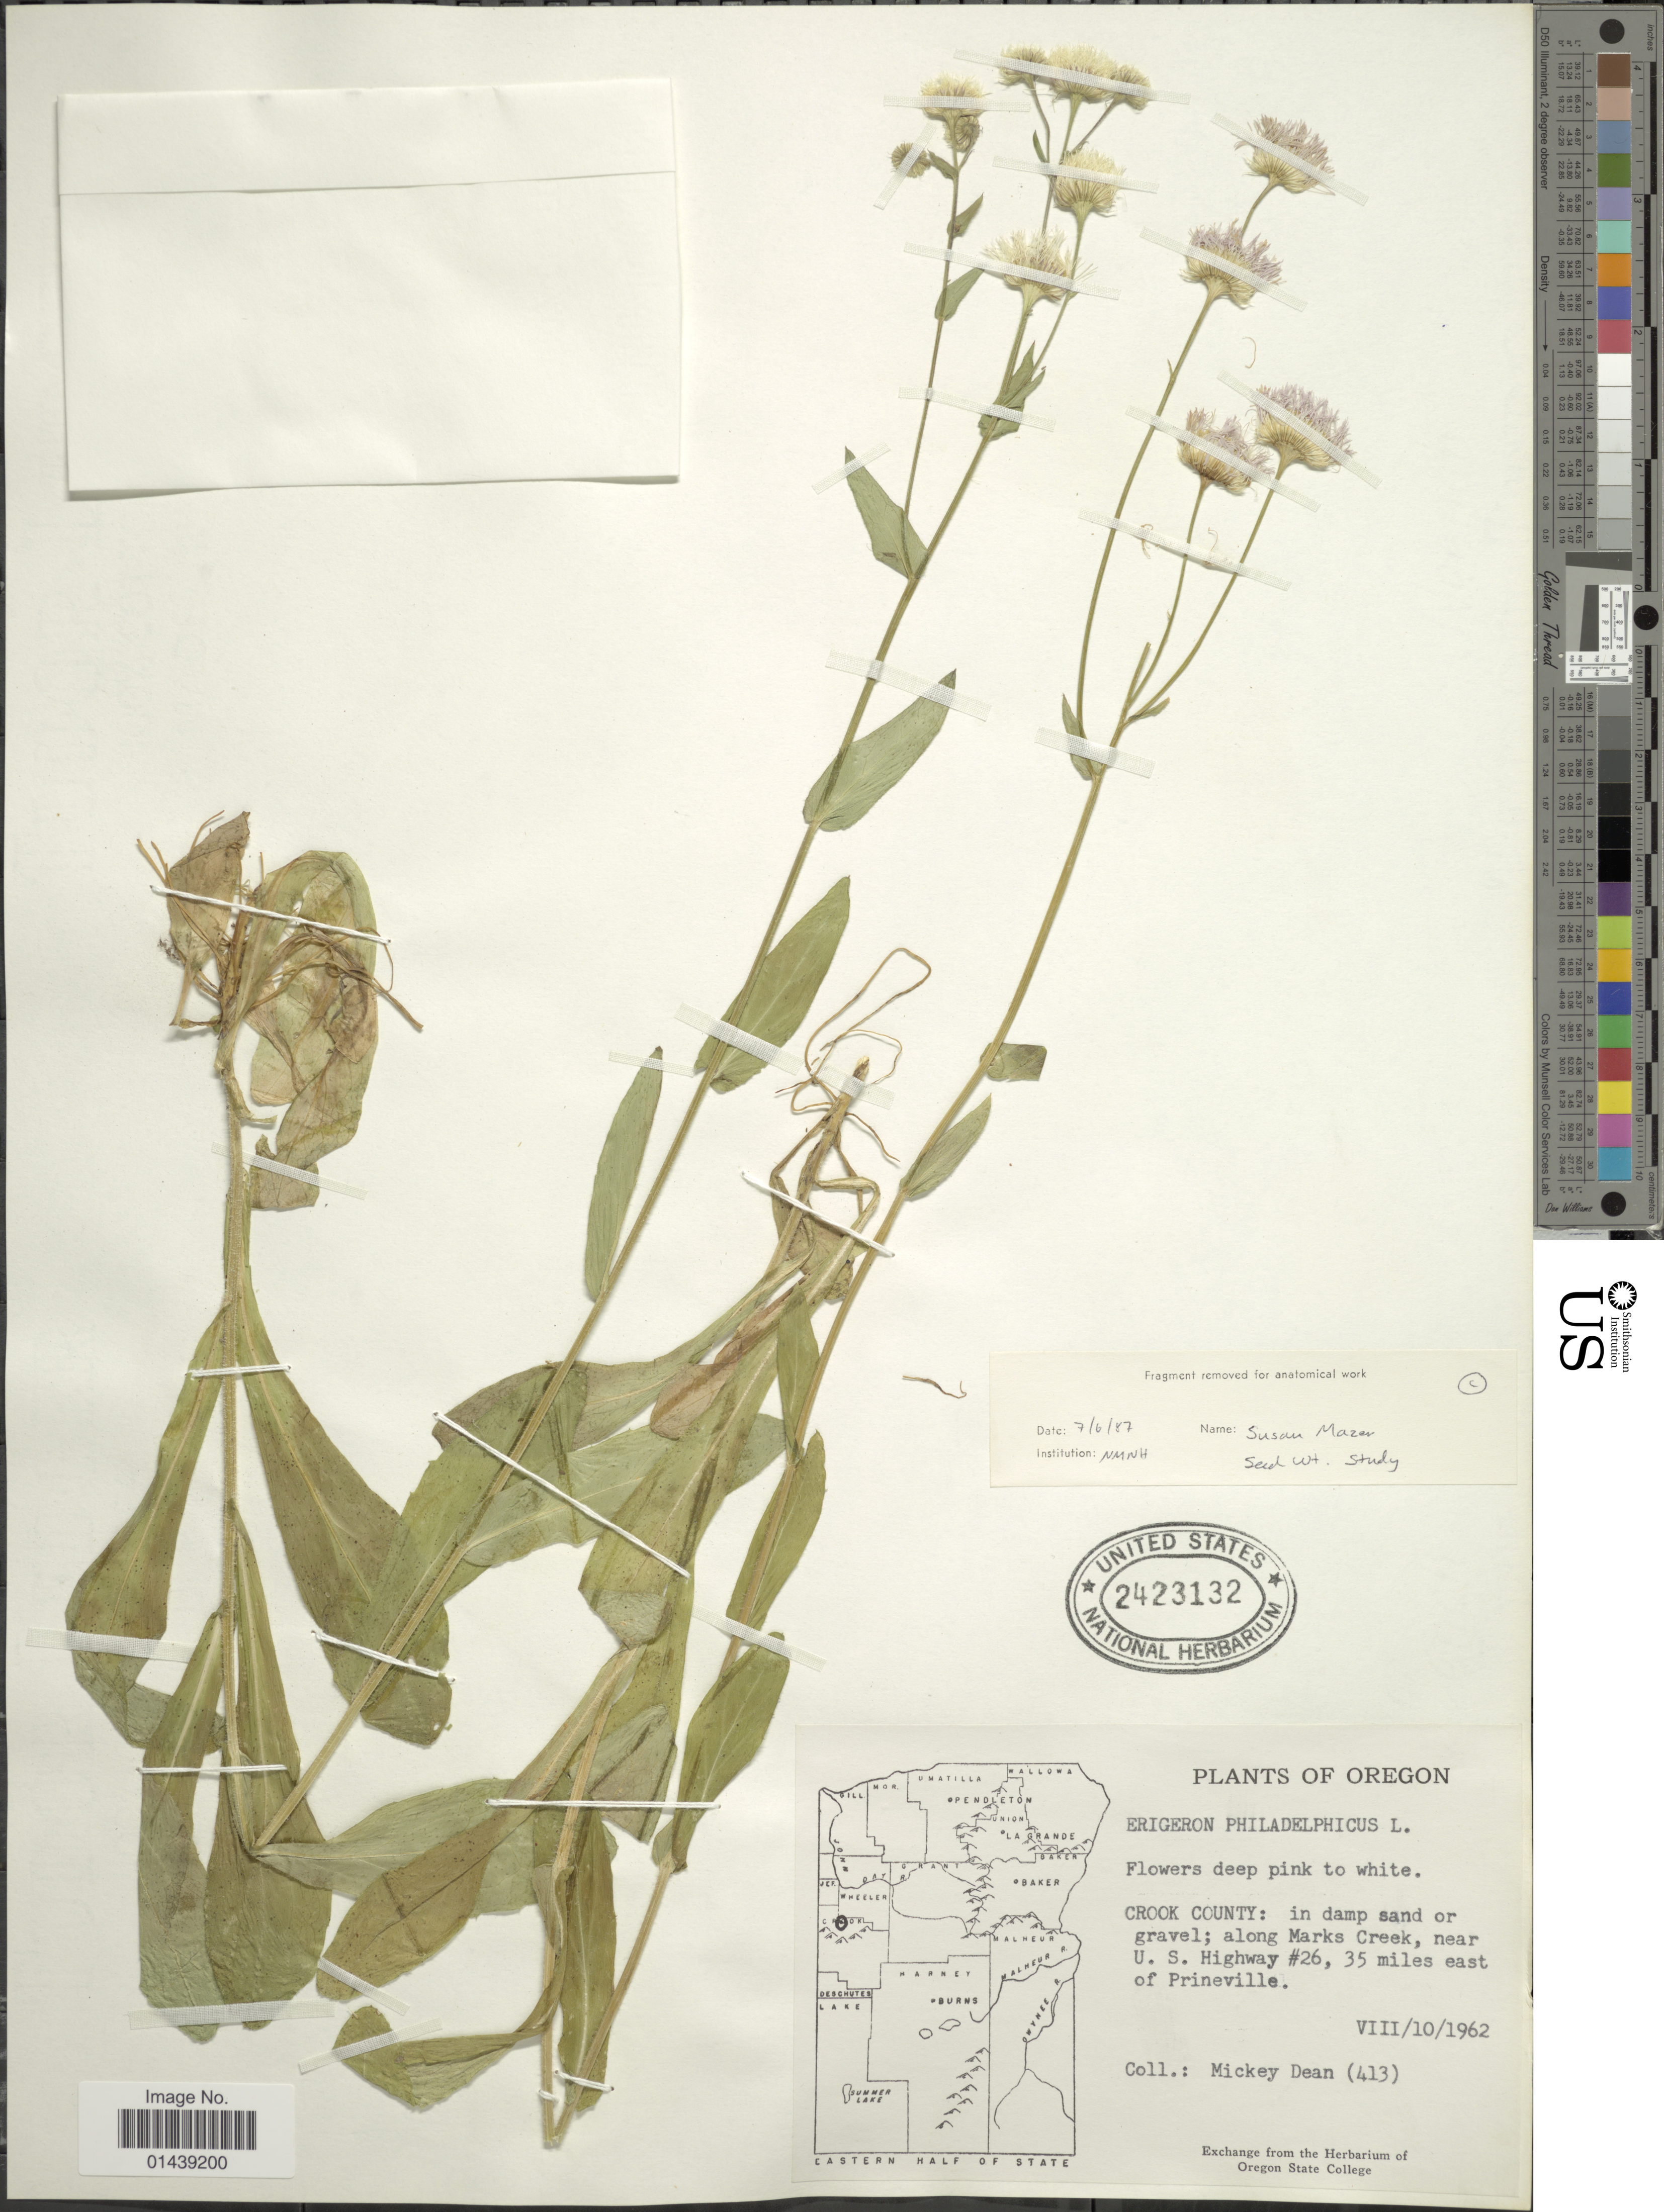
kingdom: Plantae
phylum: Tracheophyta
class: Magnoliopsida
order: Asterales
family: Asteraceae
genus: Erigeron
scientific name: Erigeron philadelphicus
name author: L.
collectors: M. L. Dean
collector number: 413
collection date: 1962-08-10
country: United States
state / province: Oregon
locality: Crook County: along Marks Creek, near U. S. Highway #26, 35 miles east of Prineville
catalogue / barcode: US 2423132